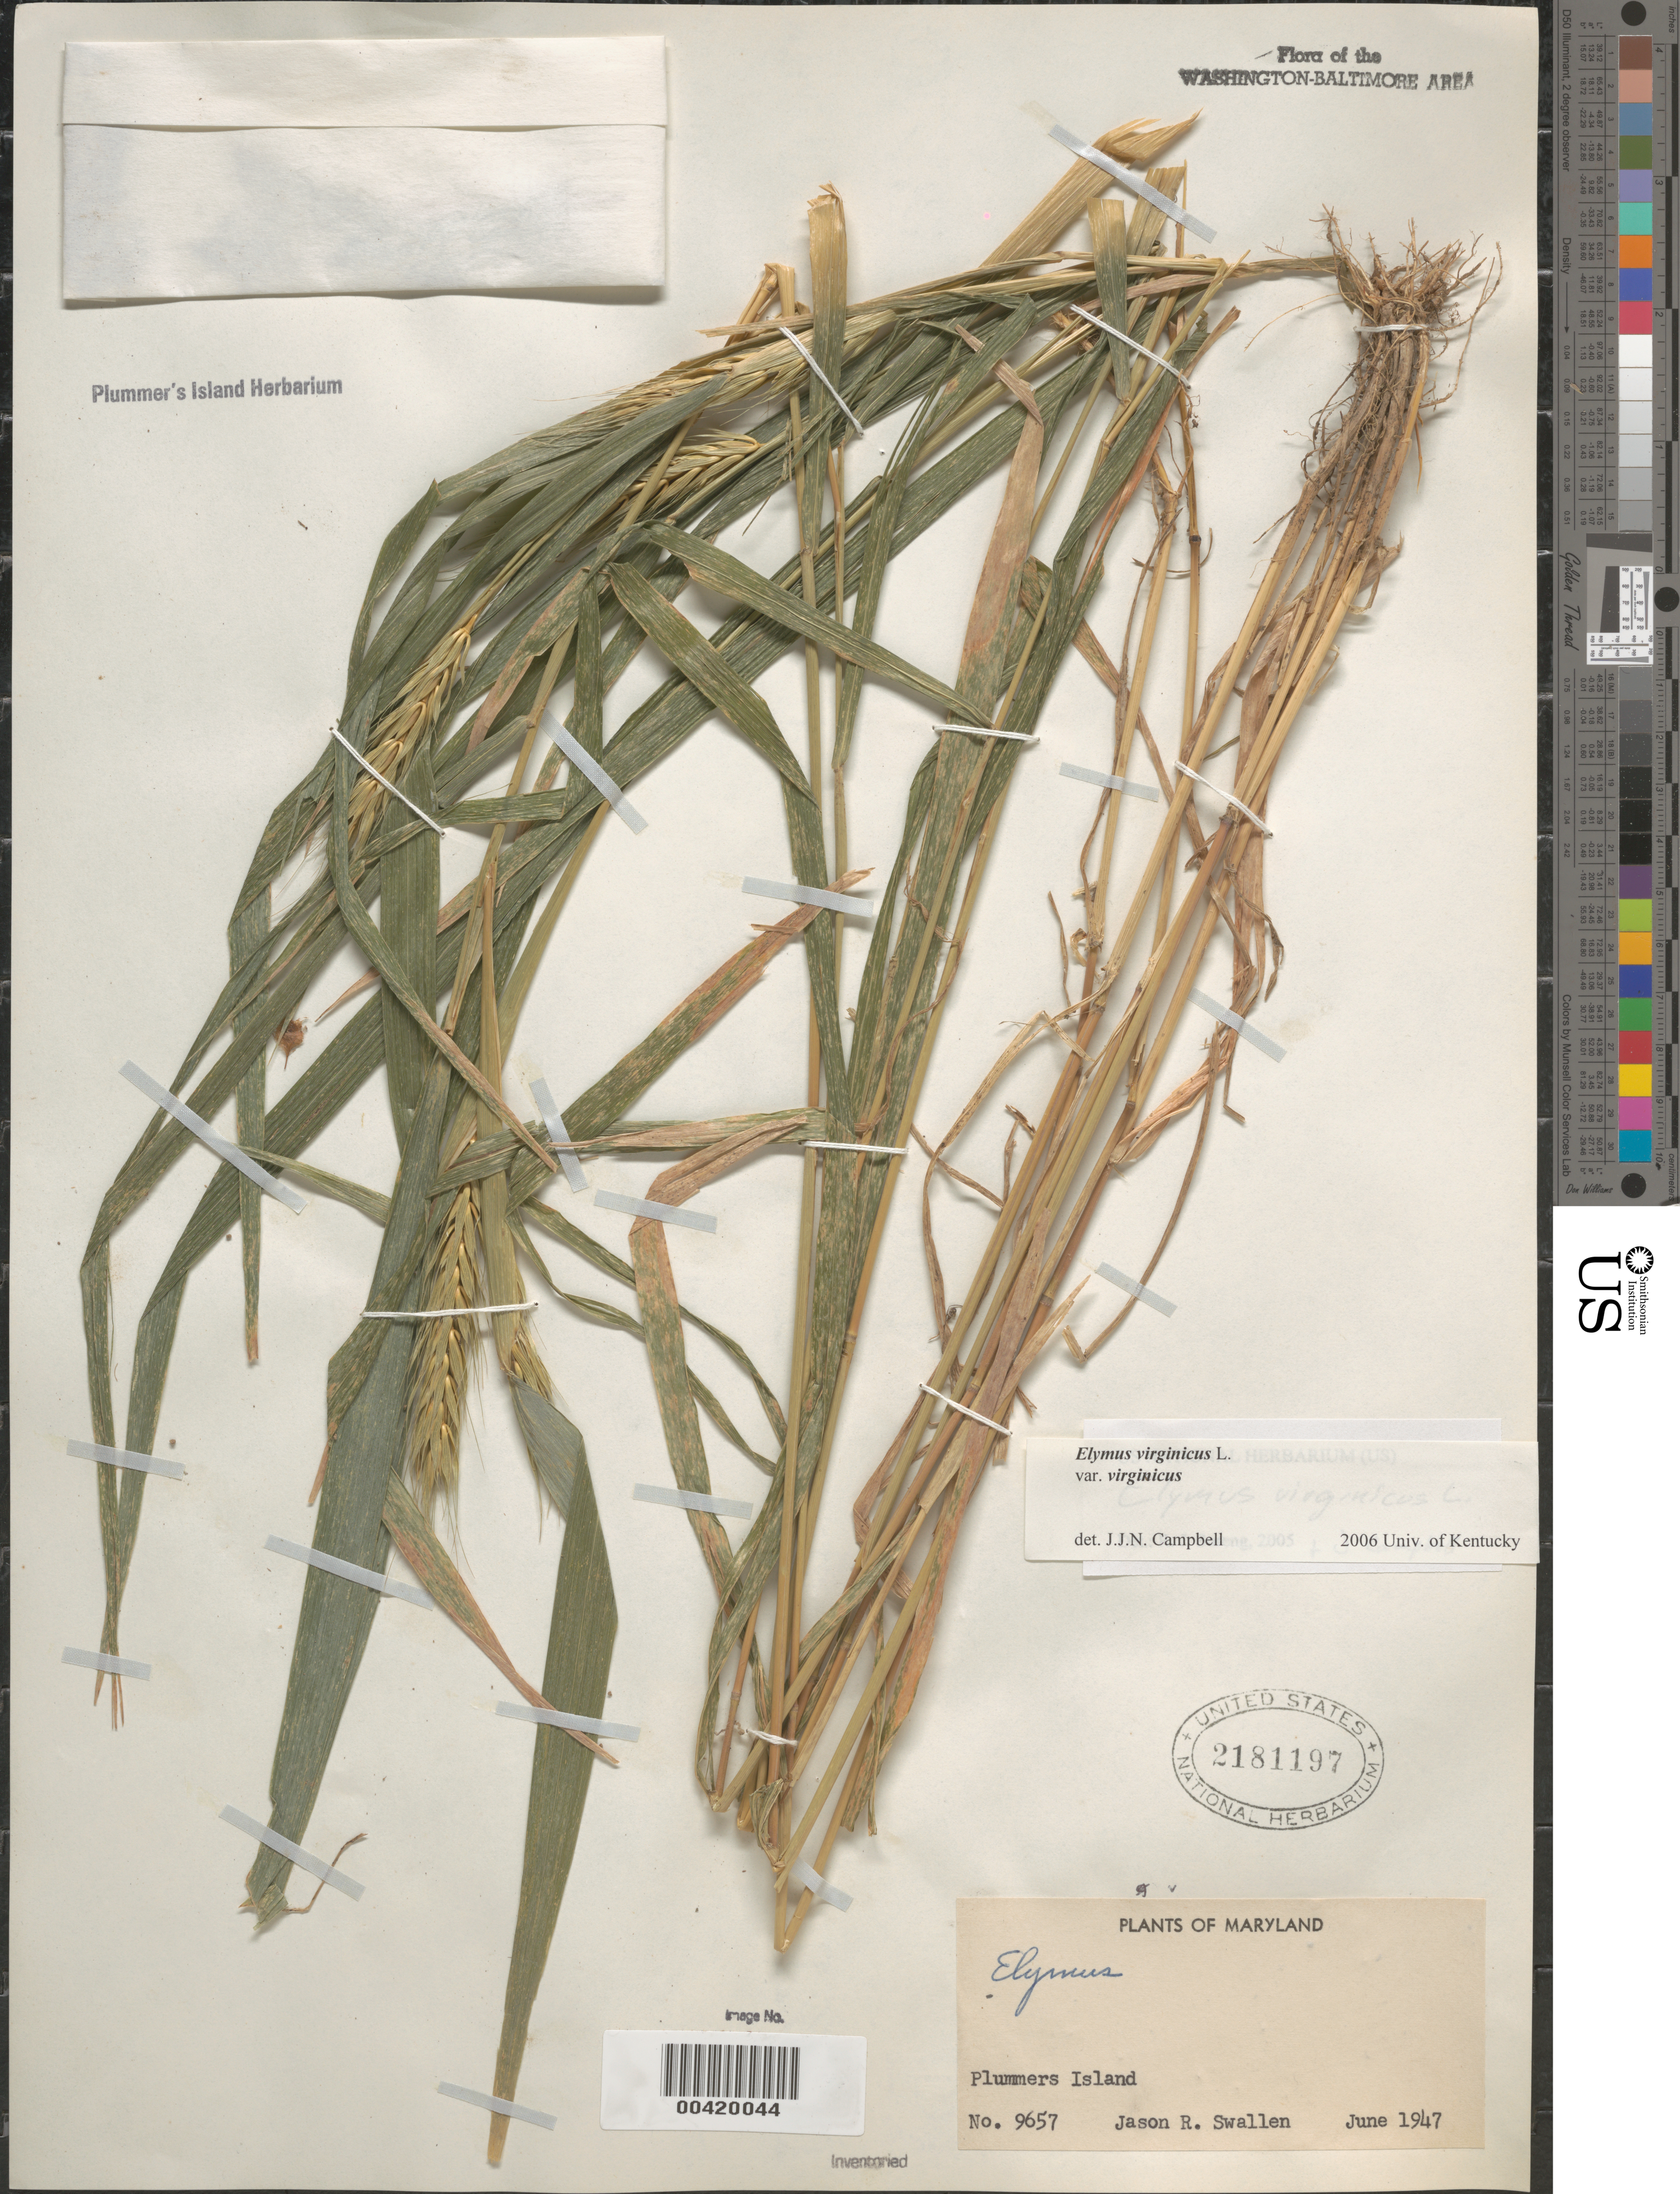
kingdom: Plantae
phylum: Tracheophyta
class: Liliopsida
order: Poales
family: Poaceae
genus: Elymus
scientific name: Elymus virginicus var. virginicus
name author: L.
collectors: J. R. Swallen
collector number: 9657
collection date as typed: Jun 1947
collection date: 1947-06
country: United States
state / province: Maryland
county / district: Montgomery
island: Plummers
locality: Plummer's Island C. & O. Canal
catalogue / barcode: US 2181197